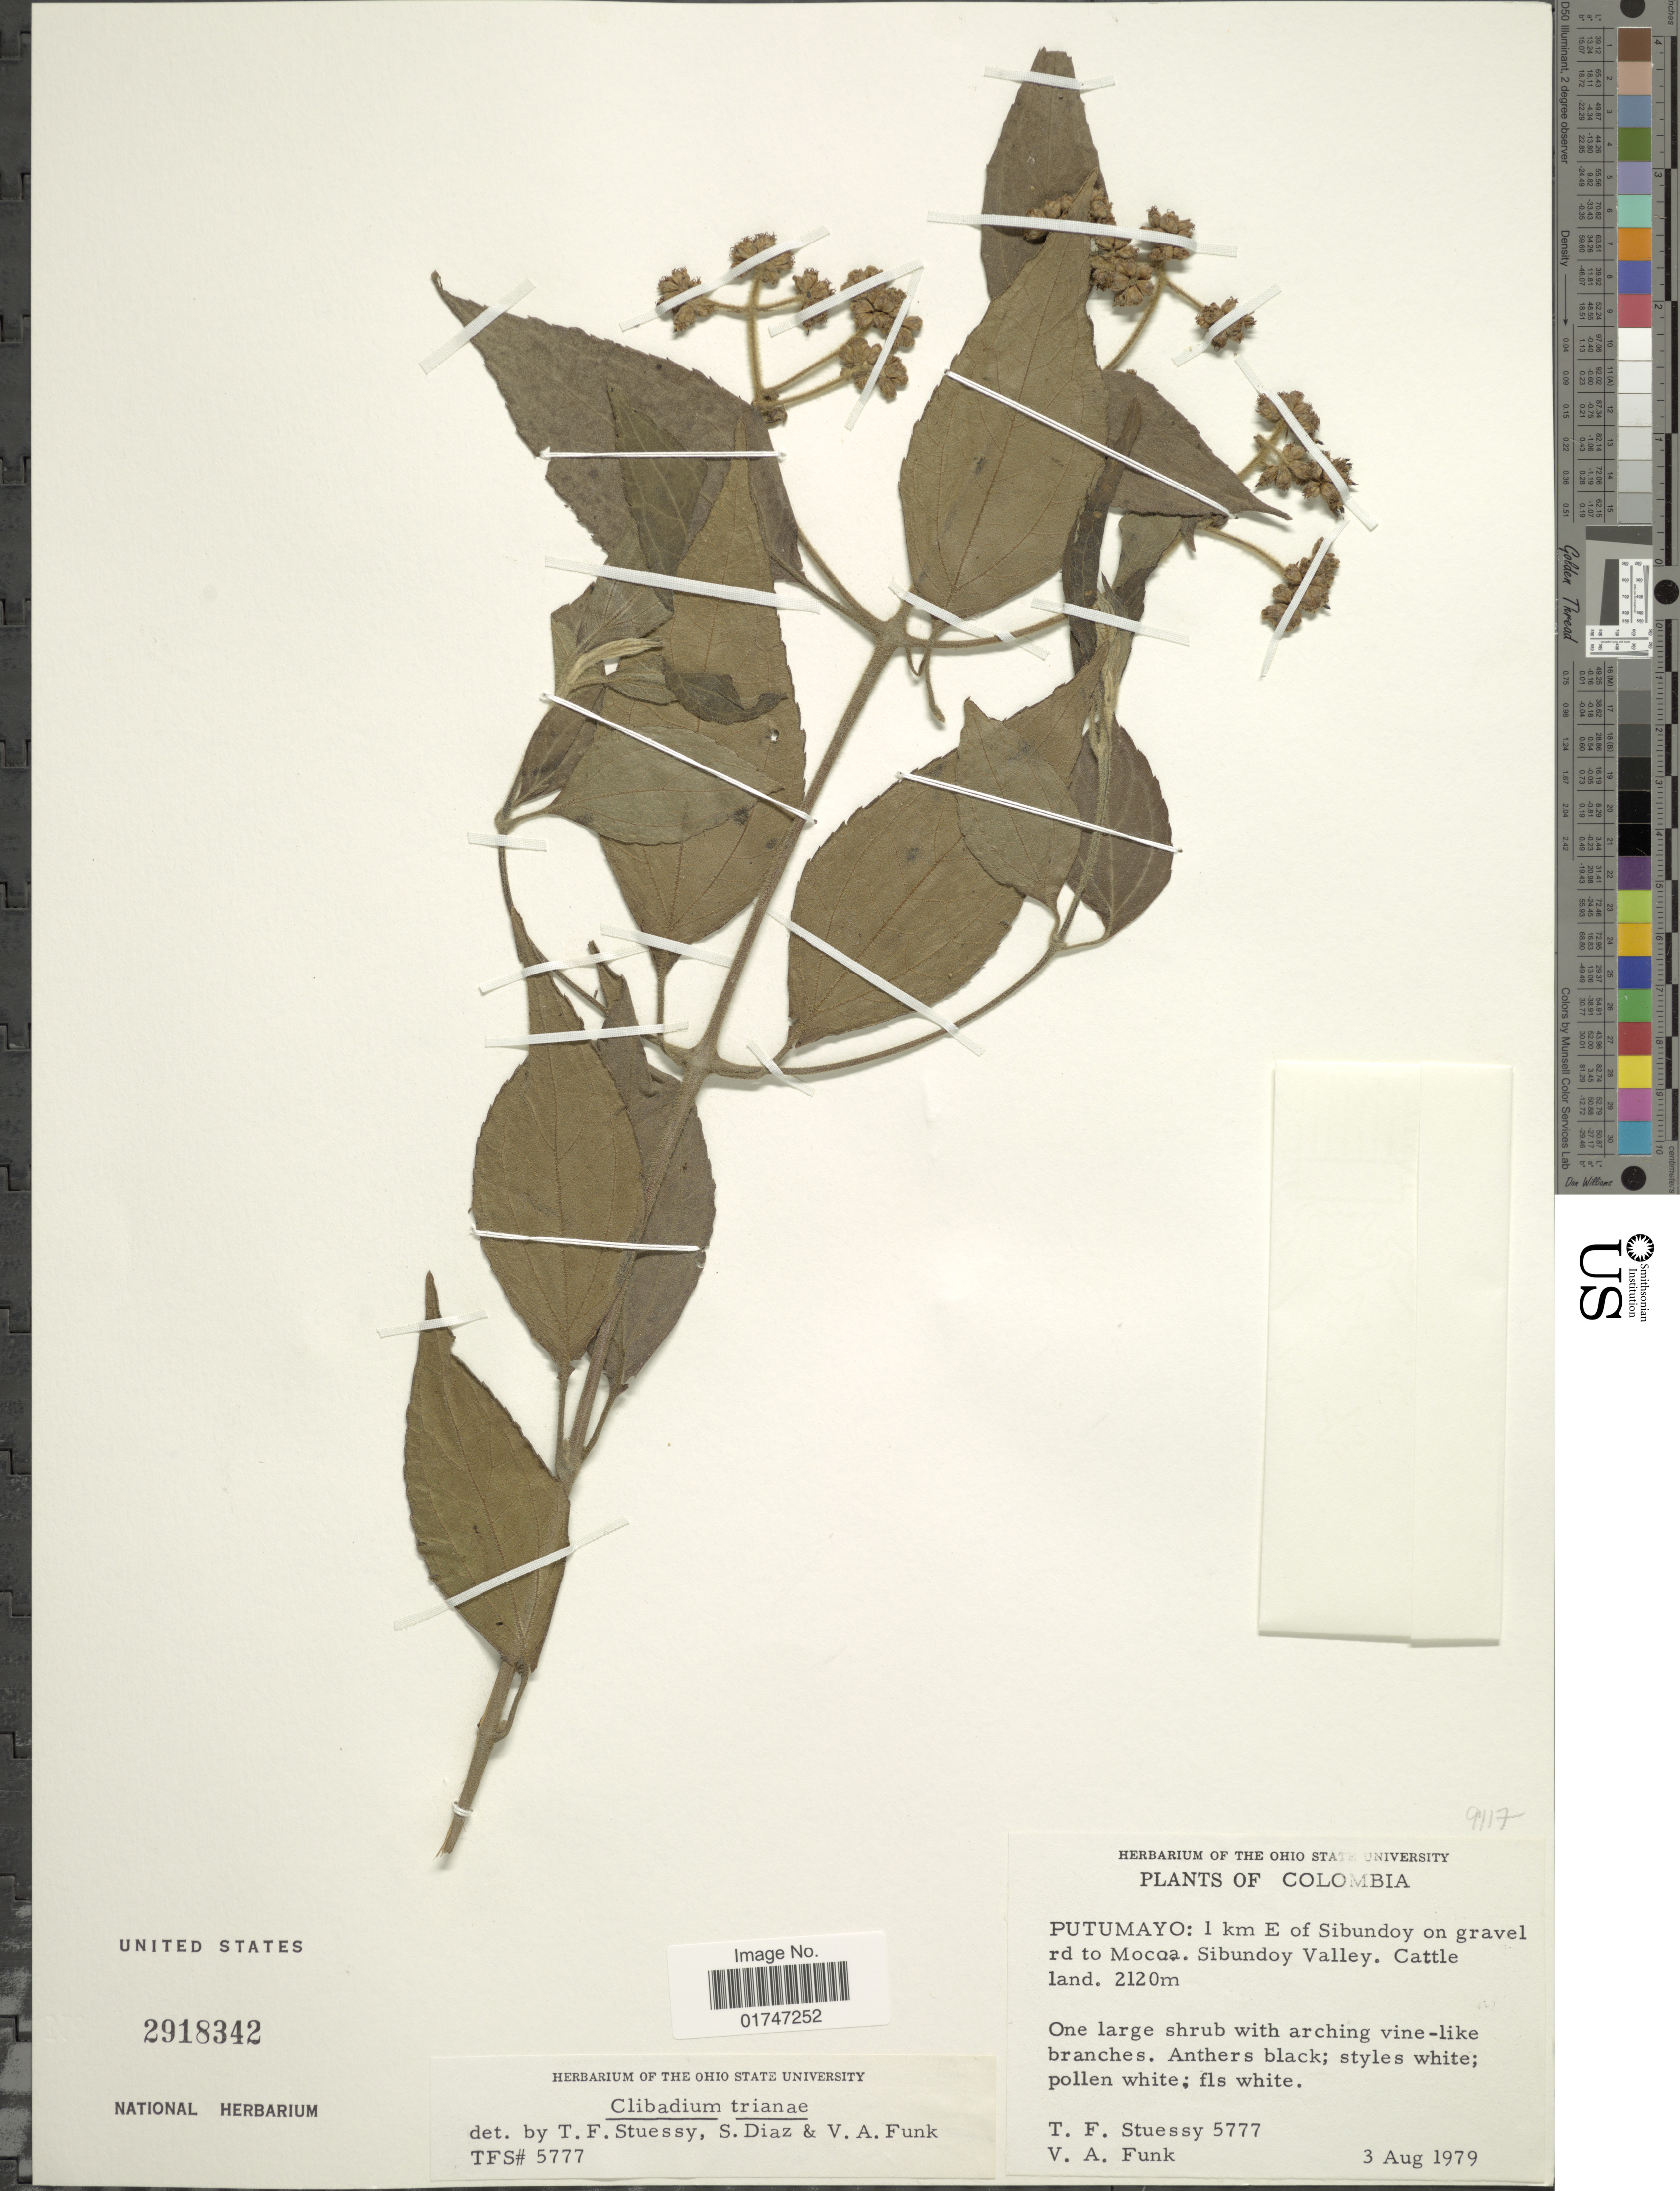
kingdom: Plantae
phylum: Tracheophyta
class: Magnoliopsida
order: Asterales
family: Asteraceae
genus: Clibadium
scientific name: Clibadium trianae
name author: (Hieron.) S.F. Blake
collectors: T. Stuessy & V. Funk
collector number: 5777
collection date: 1979-08-03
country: Colombia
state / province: Putumayo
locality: Putumayo: 1 km E of Sibundoy on gravel rd to Mocoa. Sibundoy Valley. Cattle land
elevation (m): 2120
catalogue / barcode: US 2918342